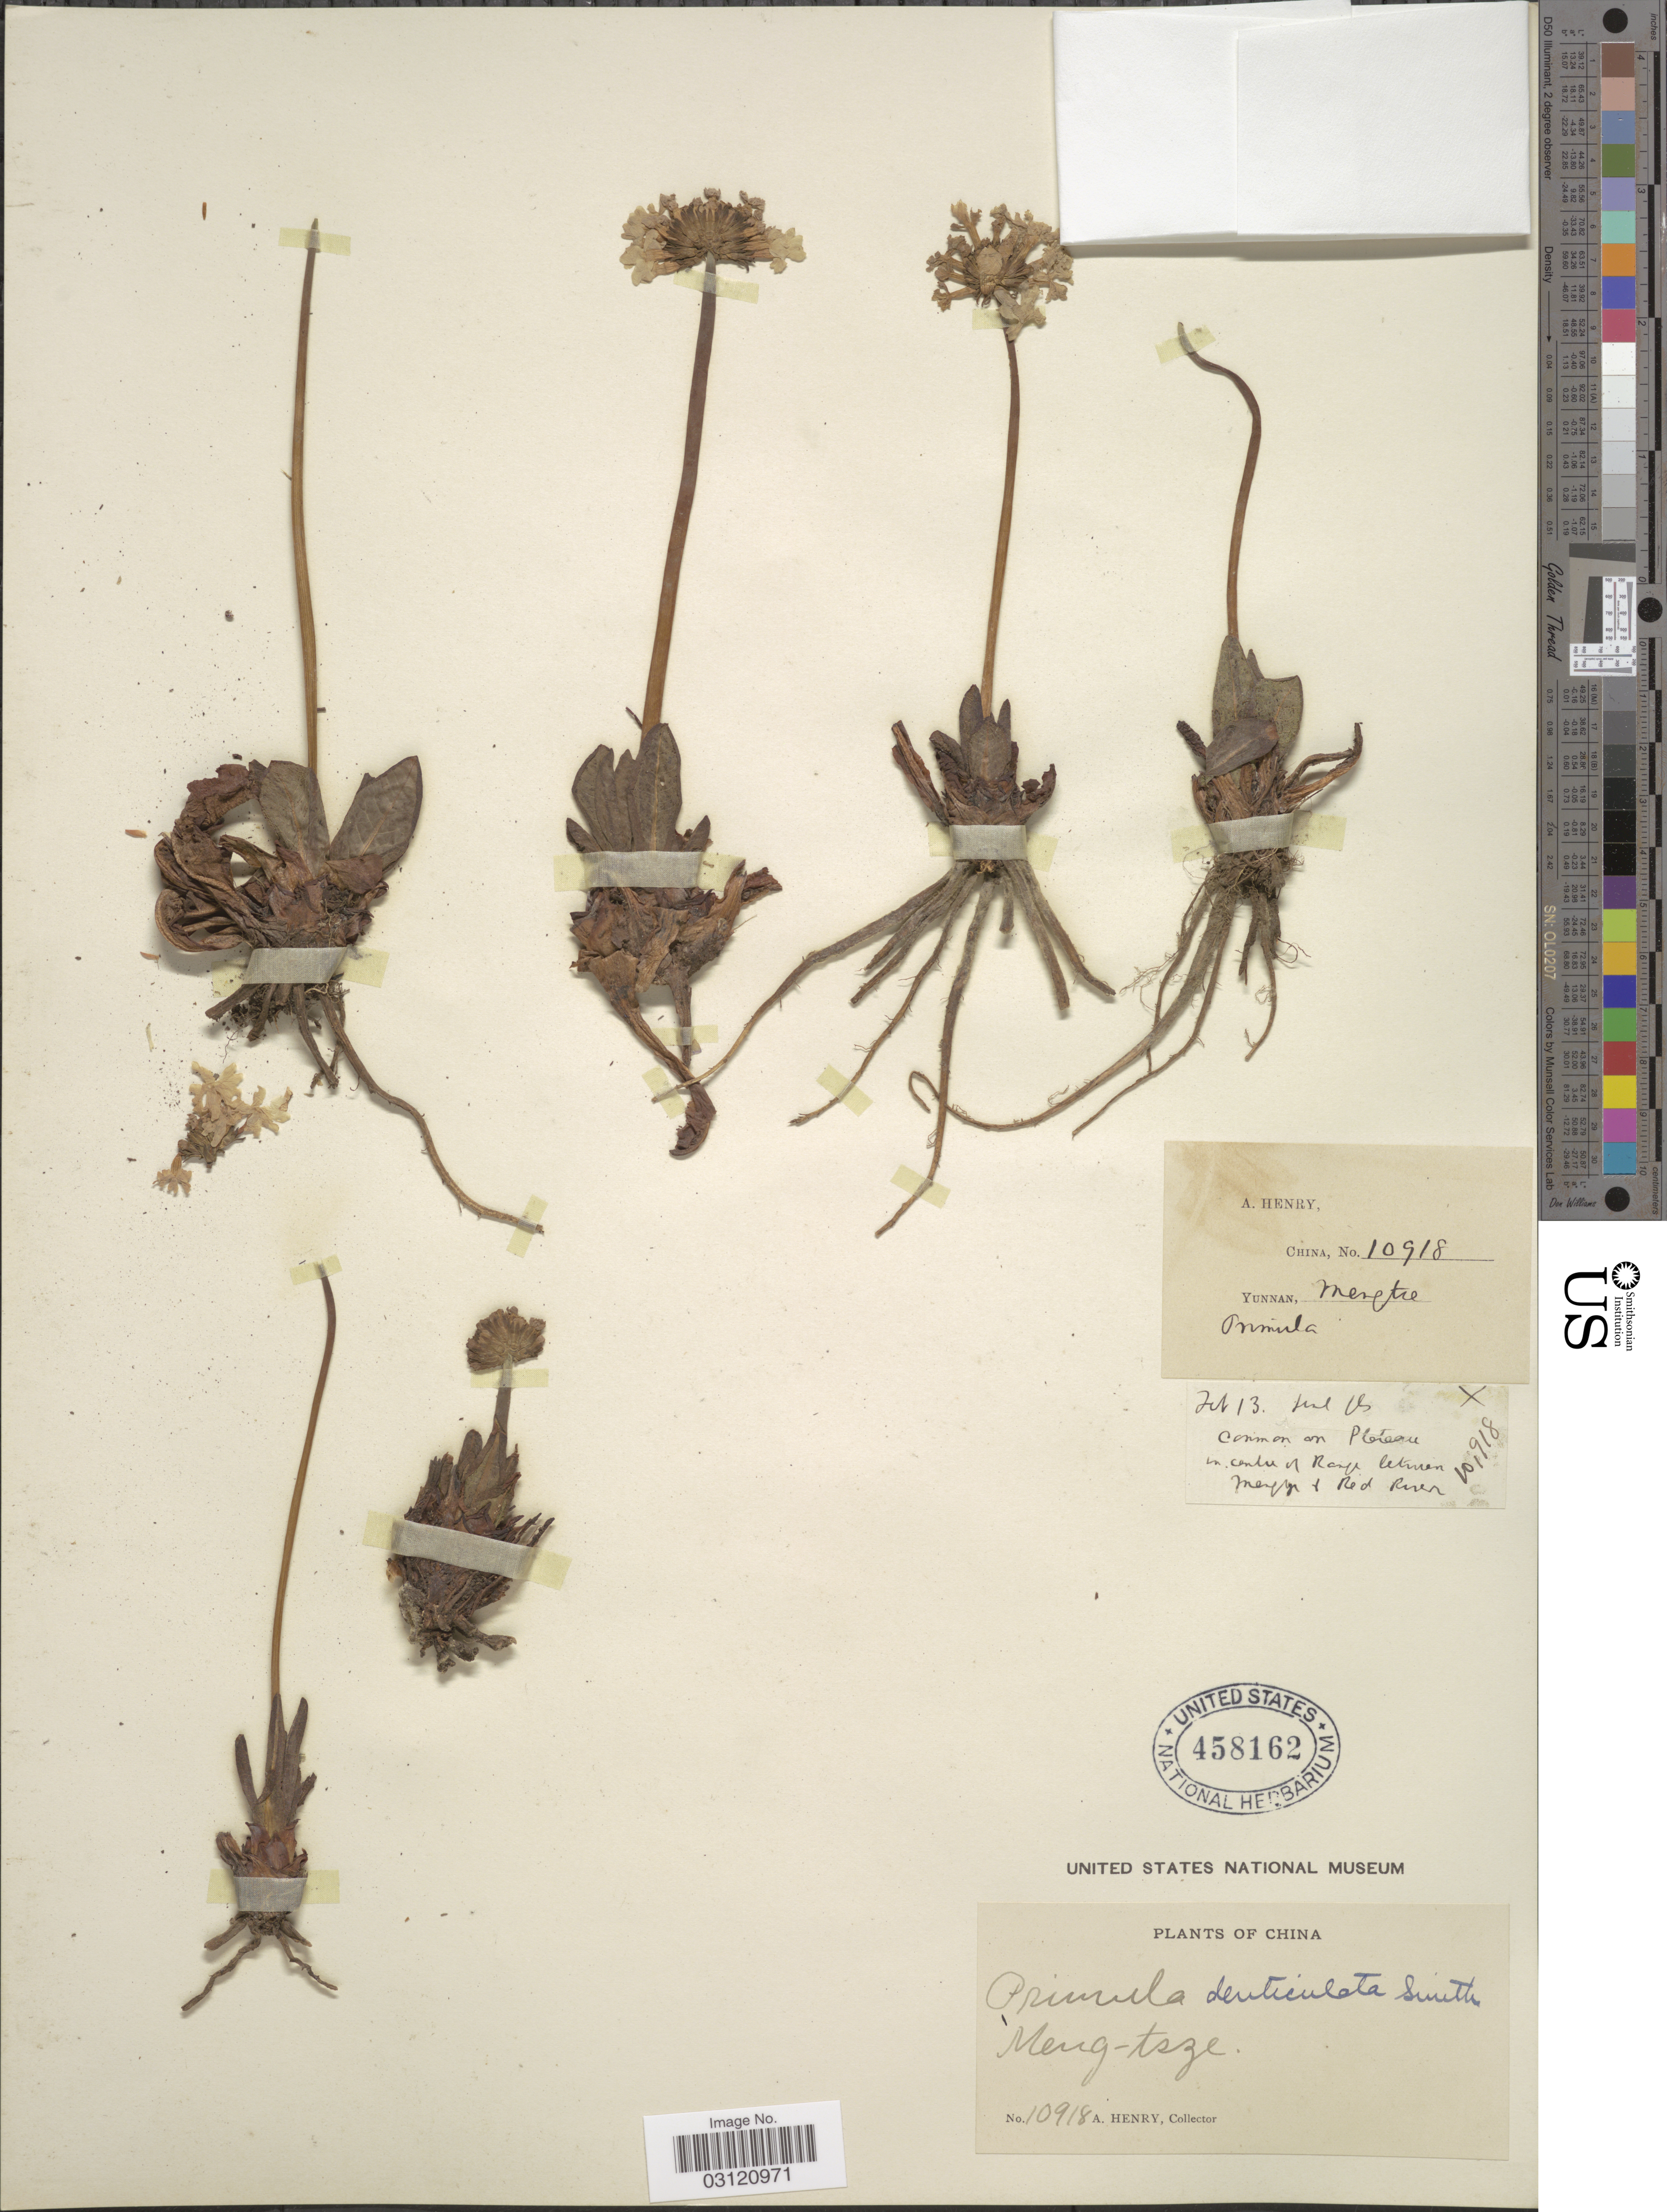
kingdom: Plantae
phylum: Tracheophyta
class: Magnoliopsida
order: Ericales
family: Primulaceae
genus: Primula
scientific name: Primula denticulata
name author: Sm.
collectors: A. Henry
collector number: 10918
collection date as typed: Transcribed d/m/y: /2/13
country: China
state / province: Yunnan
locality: Meng-tsze.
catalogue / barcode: US 458162